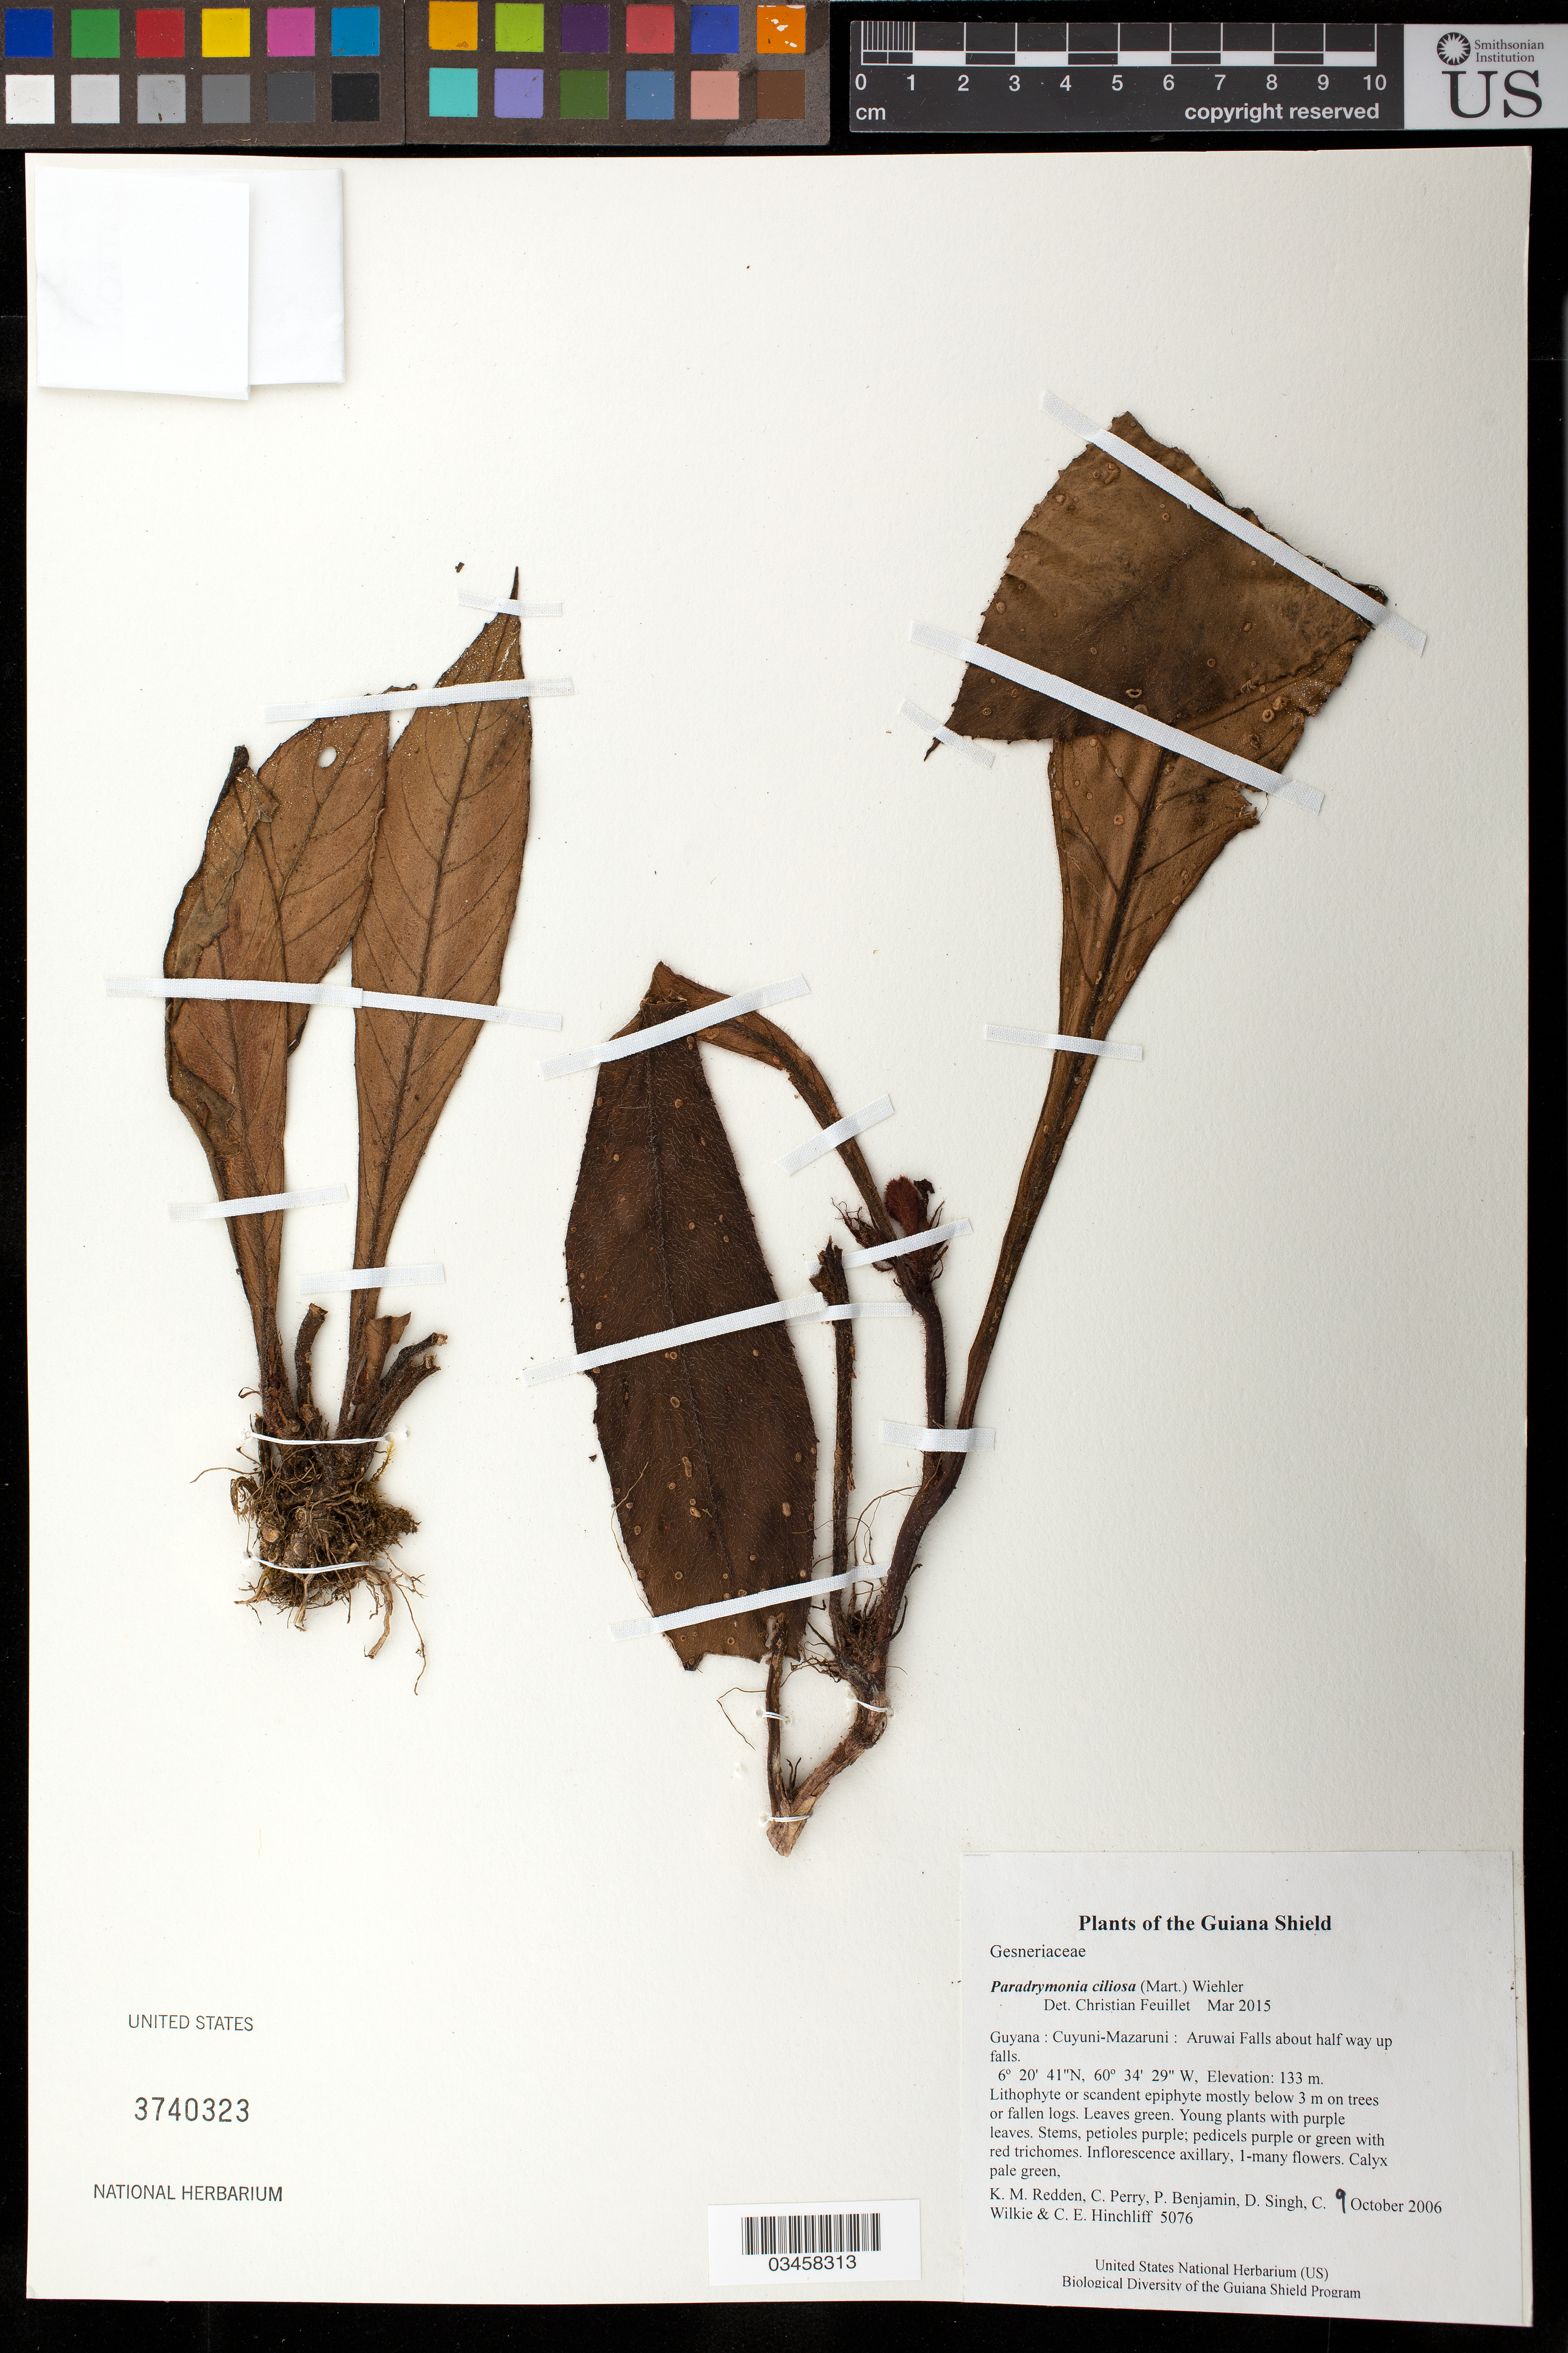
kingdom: Plantae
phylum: Tracheophyta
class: Magnoliopsida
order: Lamiales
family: Gesneriaceae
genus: Paradrymonia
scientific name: Paradrymonia ciliosa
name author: (Mart.) Wiehler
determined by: Feuillet, C.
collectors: K. M. Redden, C. Perry, P. Benjamin, D. Singh, C. Wilkie & C. E. Hinchliff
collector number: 5076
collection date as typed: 9 October 2006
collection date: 2006-10-09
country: Guyana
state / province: Cuyuni-Mazaruni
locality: Arawai Falls about half way up falls.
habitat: Exposed rocks in river, gallery forest and streams entering river from sides. Dense forest; legumes and lithophytes present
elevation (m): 133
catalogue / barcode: US 3740323